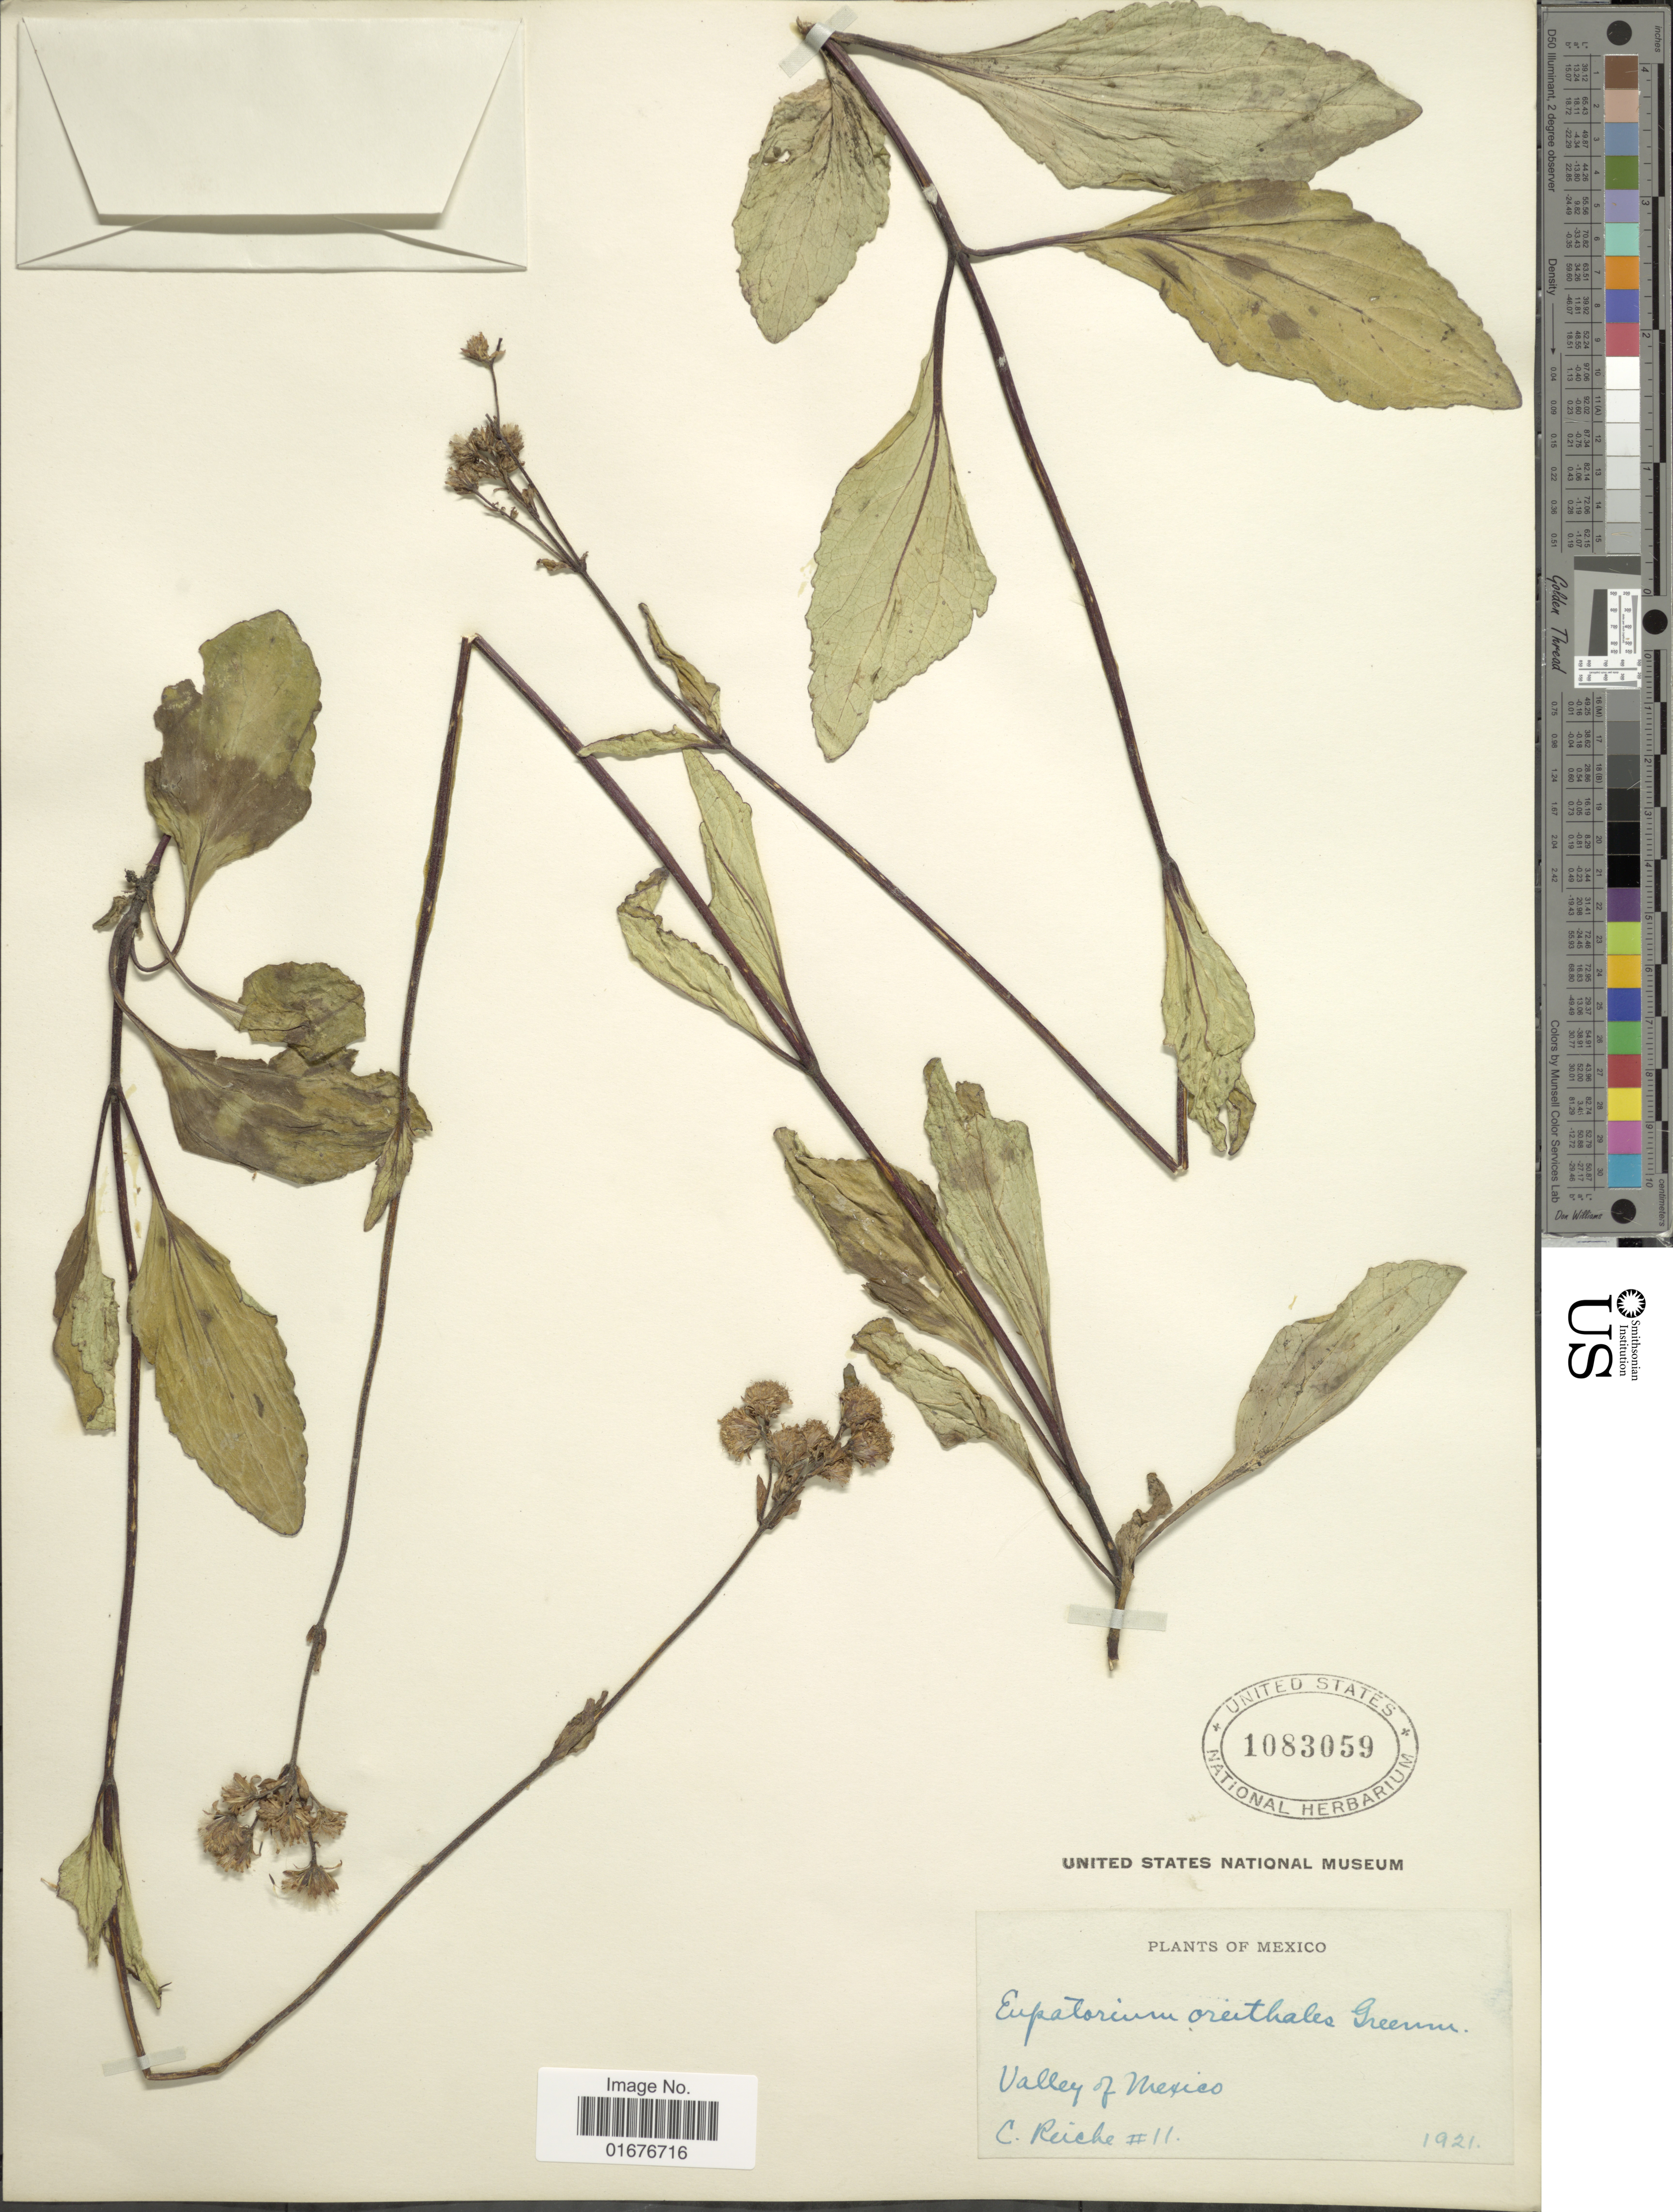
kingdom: Plantae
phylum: Tracheophyta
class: Magnoliopsida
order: Asterales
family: Asteraceae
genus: Ageratina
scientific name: Ageratina prunellaefolia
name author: (Kunth) R.M. King & H. Rob.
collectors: Reiche, C.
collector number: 11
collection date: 1921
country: Mexico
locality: Valley of Mexico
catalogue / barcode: US 1083059